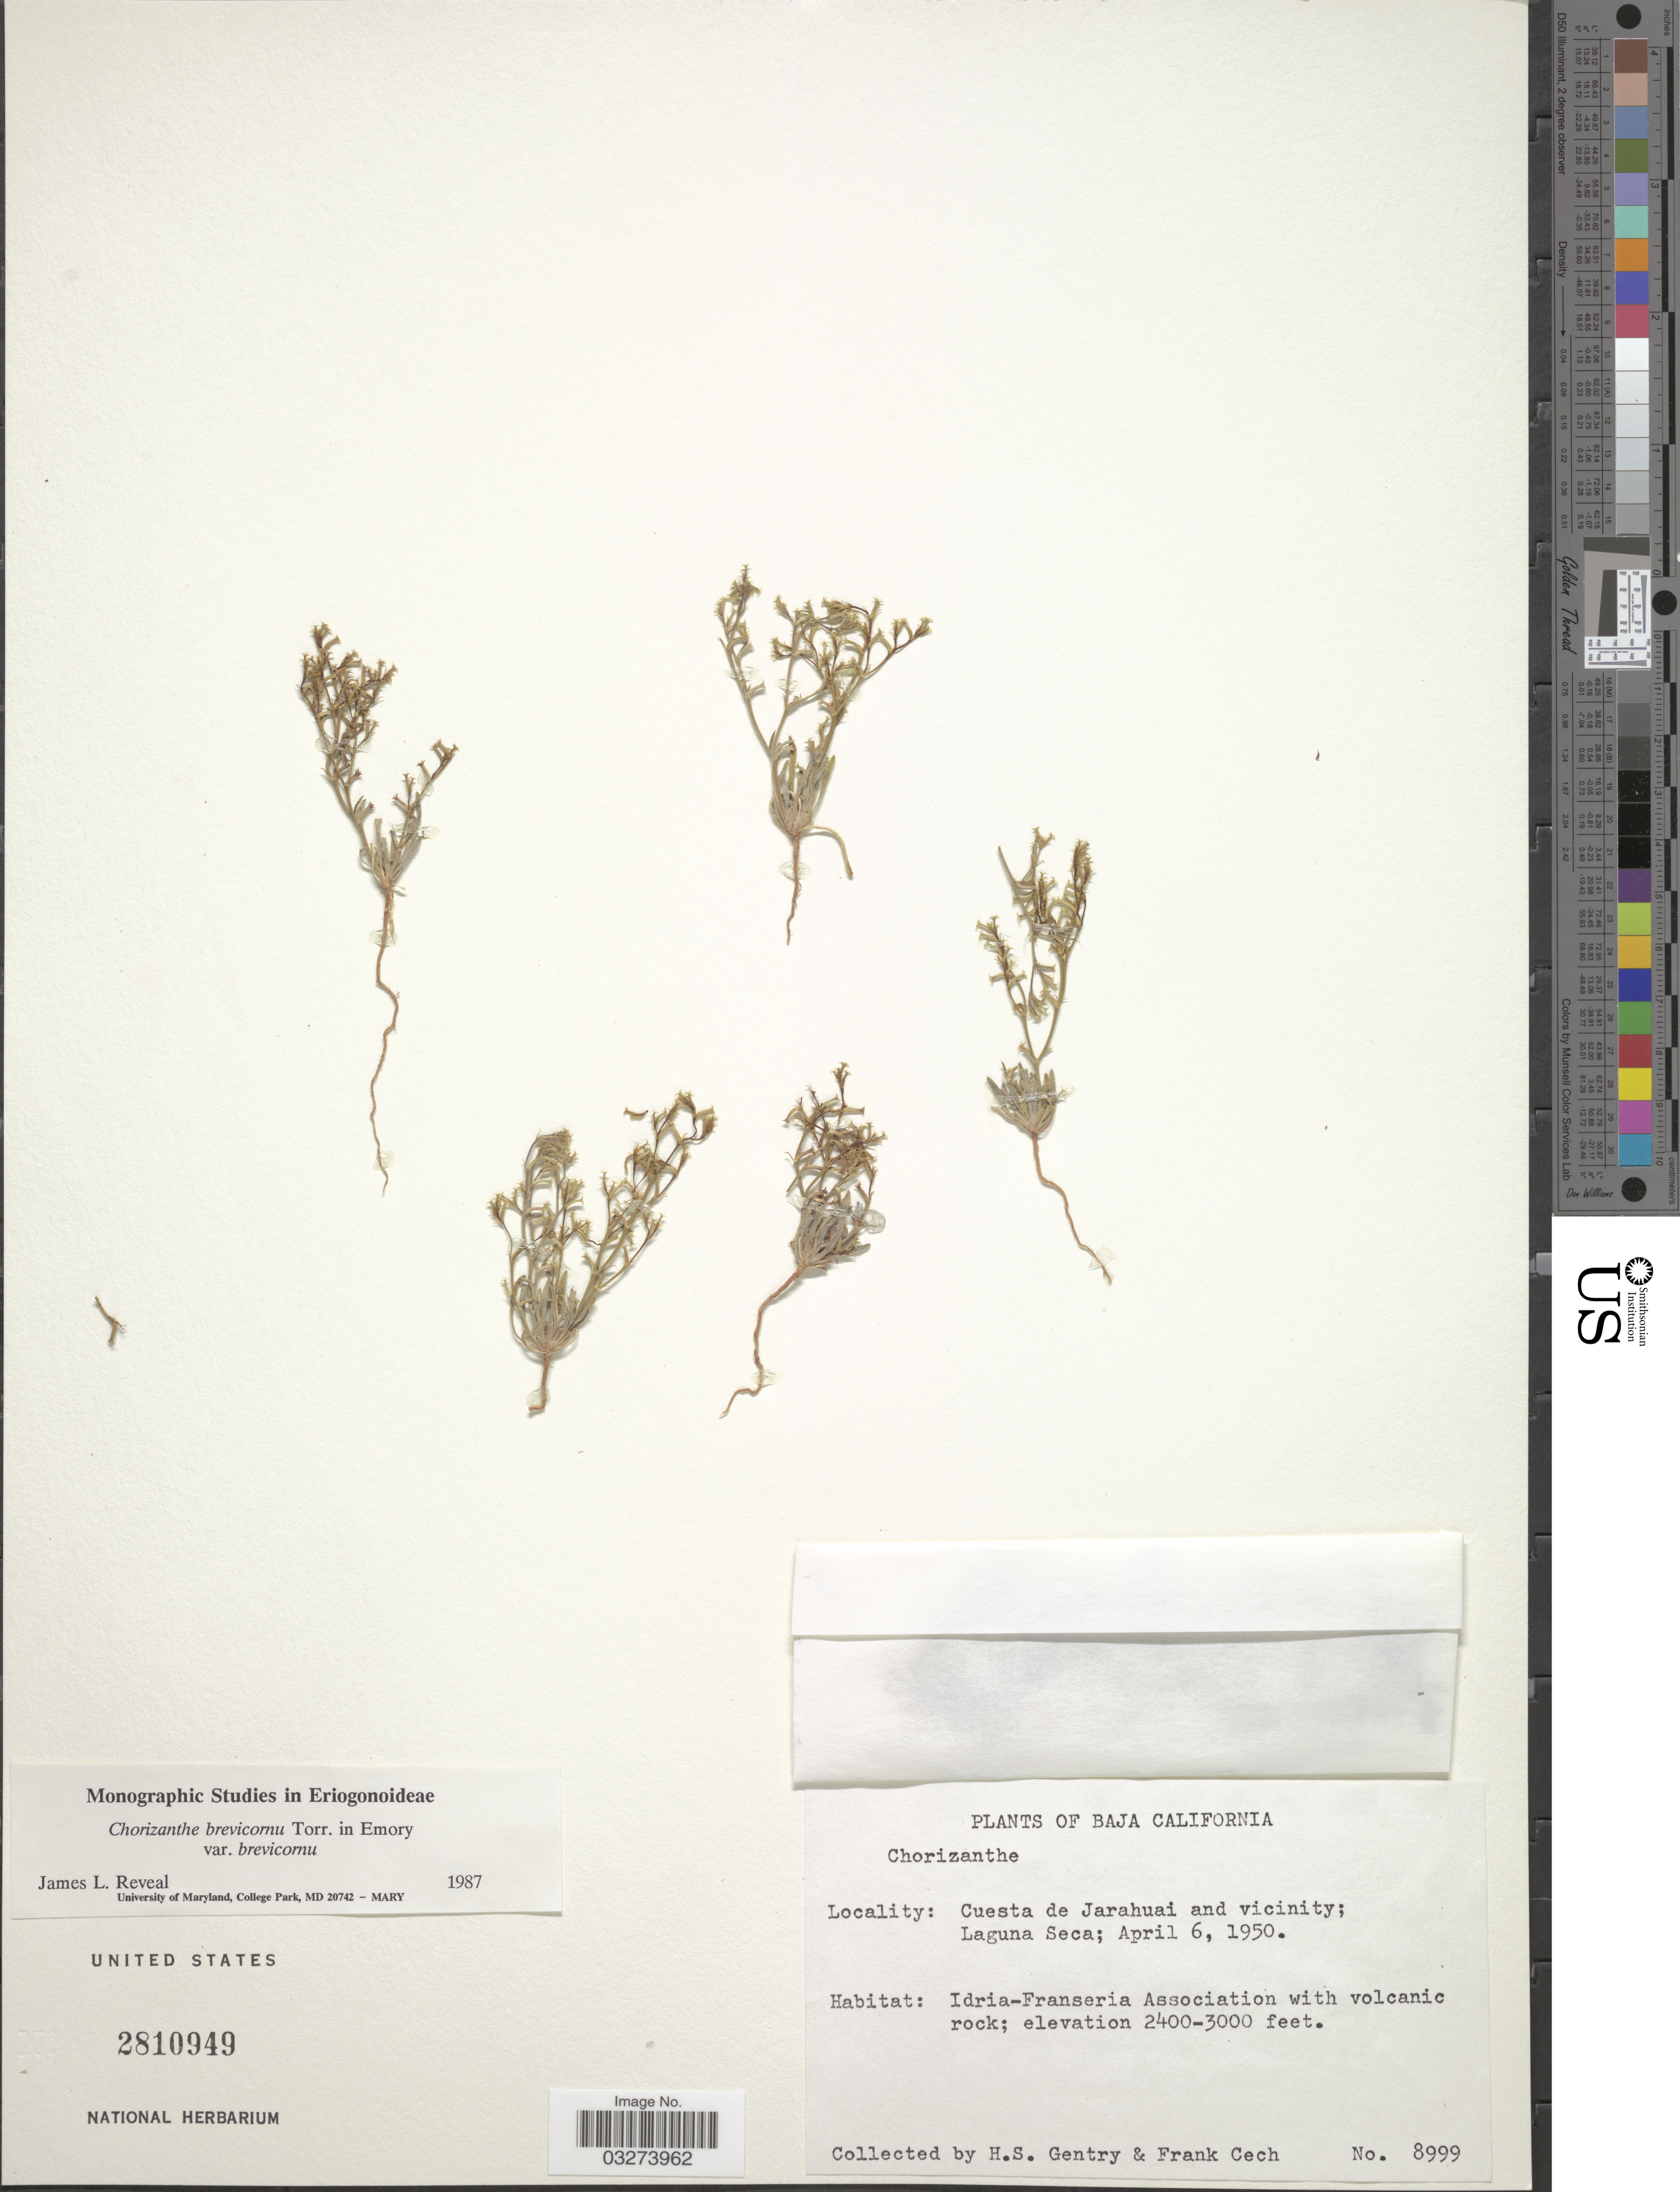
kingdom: Plantae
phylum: Tracheophyta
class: Magnoliopsida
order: Caryophyllales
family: Polygonaceae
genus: Chorizanthe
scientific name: Chorizanthe brevicornu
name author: Torr.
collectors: H. S. Gentry & F. Cech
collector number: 8999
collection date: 1950-04-06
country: Mexico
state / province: Baja California Norte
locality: Cuesta de Jarahuai and vicinity; Laguna Seca.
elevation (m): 732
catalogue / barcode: US 2810949